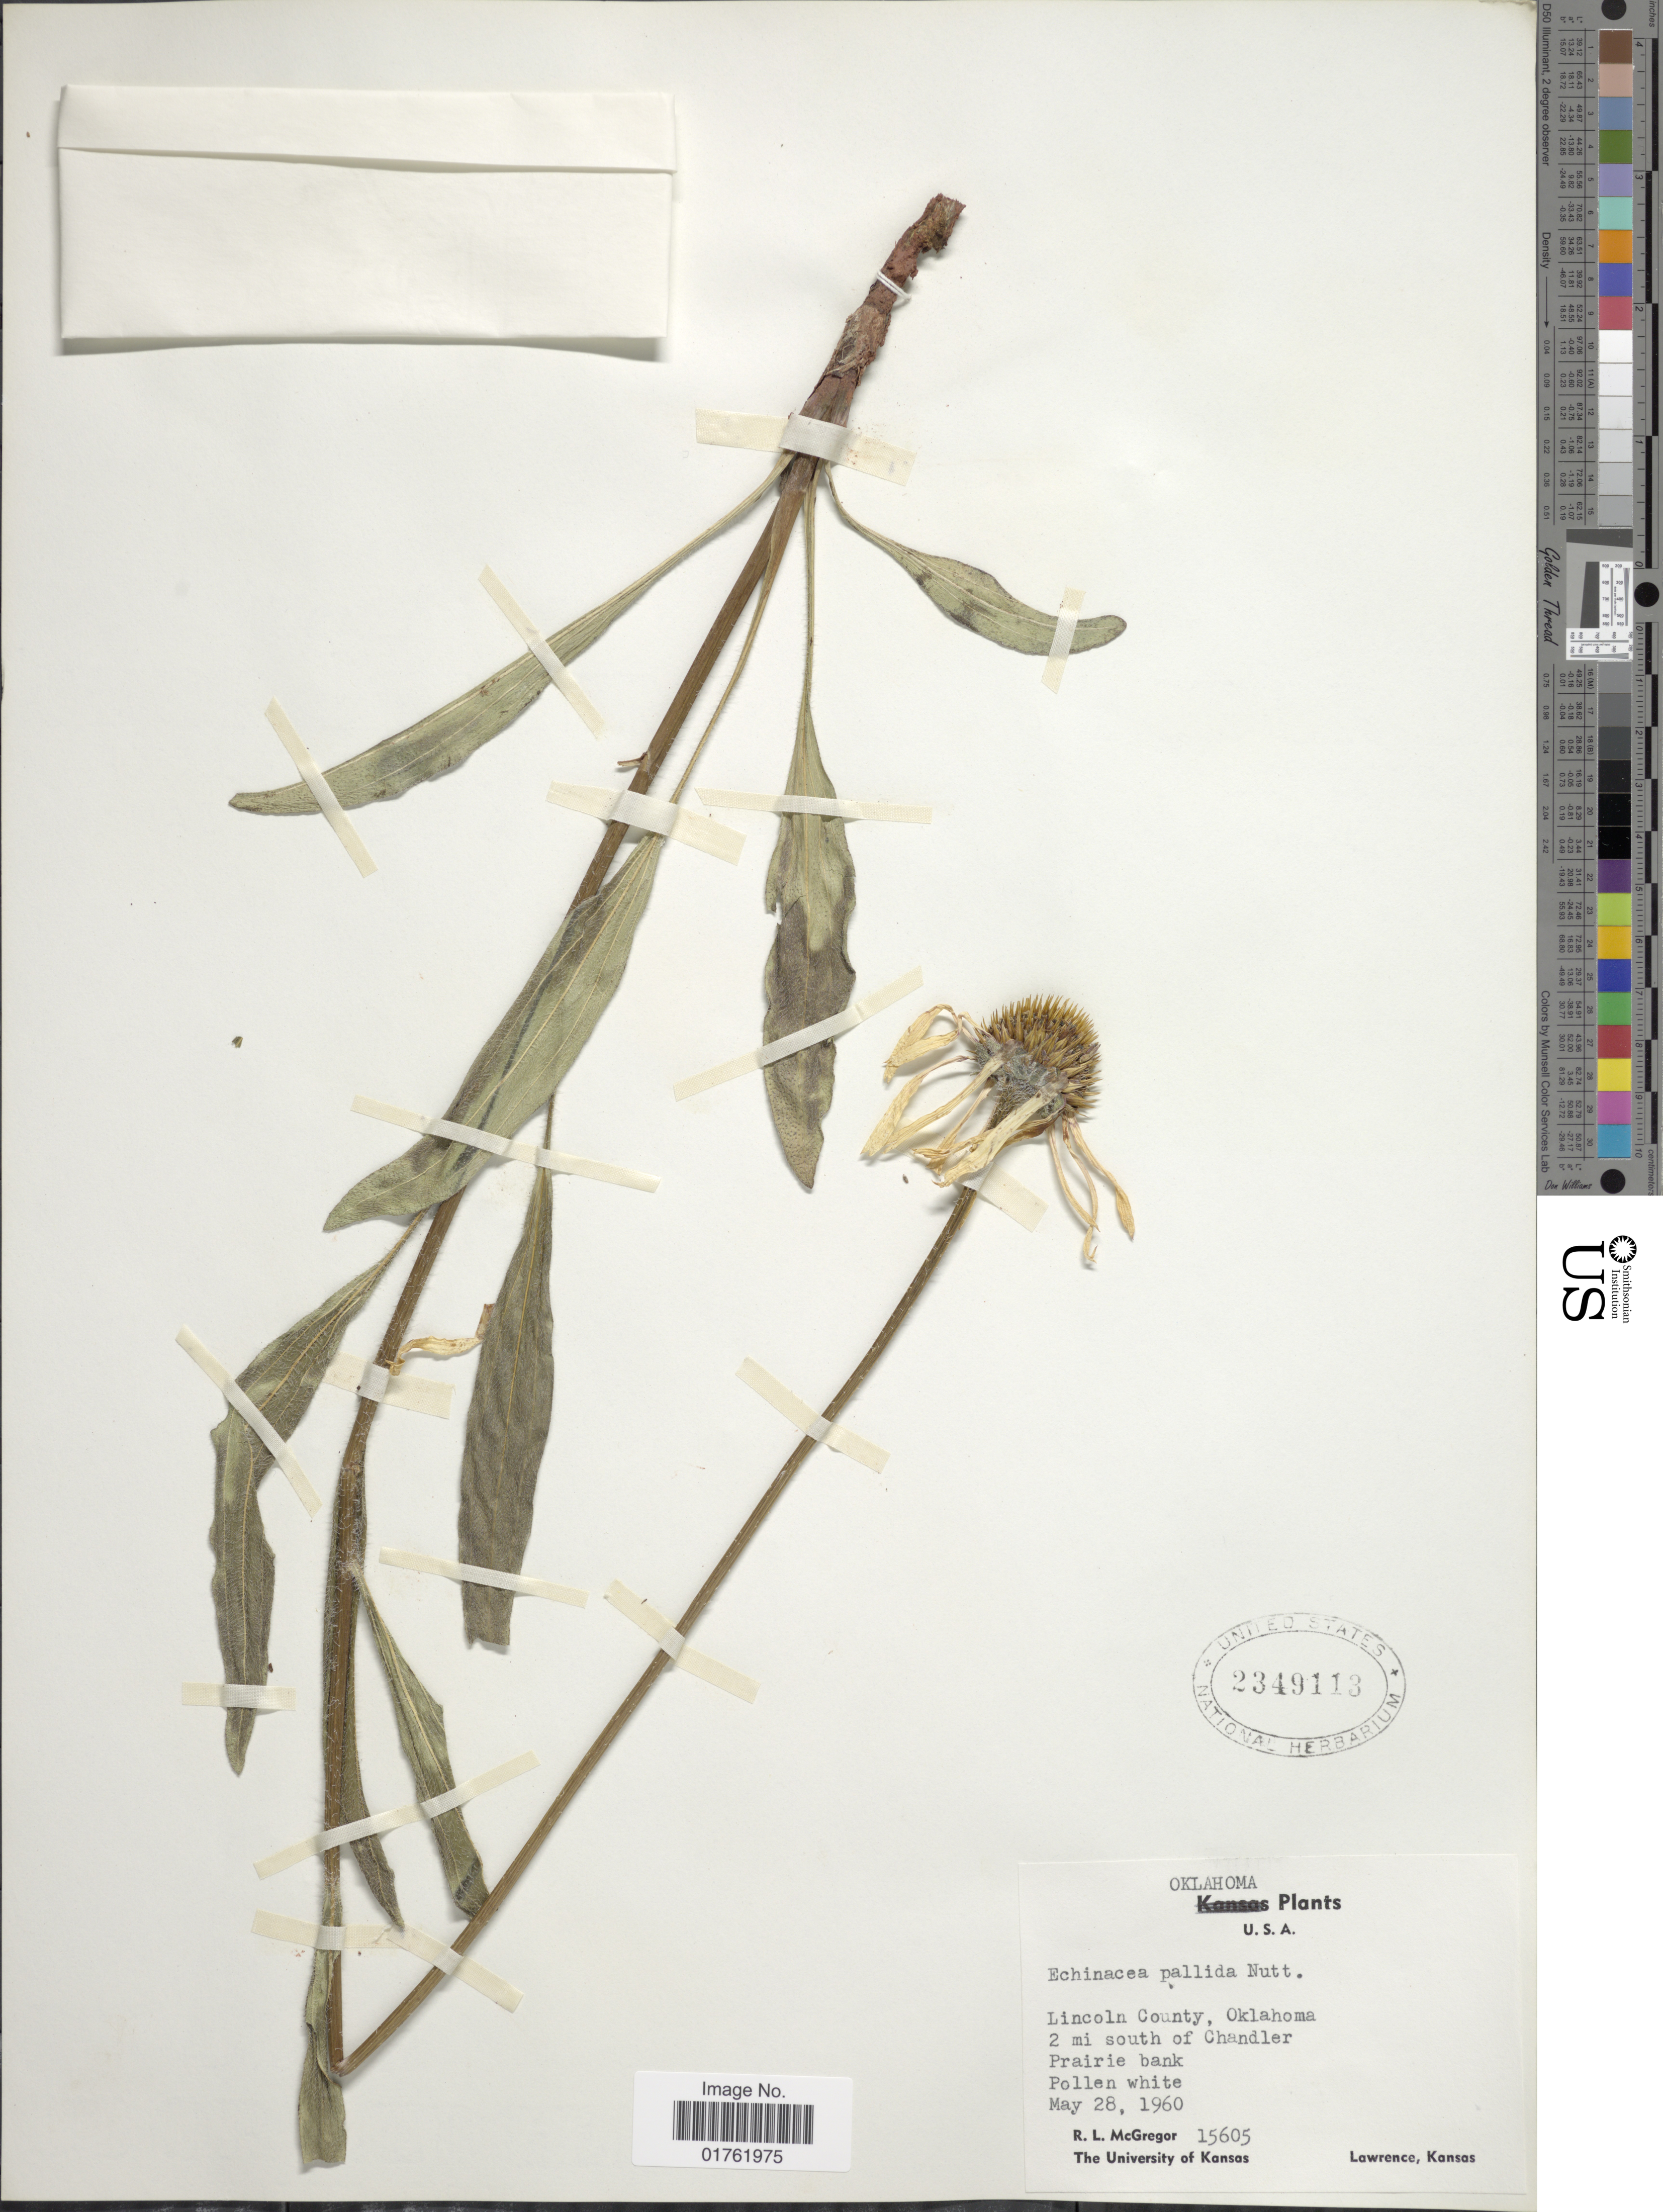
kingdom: Plantae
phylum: Tracheophyta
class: Magnoliopsida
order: Asterales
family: Asteraceae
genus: Echinacea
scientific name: Echinacea pallida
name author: (Nutt.) Nutt.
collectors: R. McGregor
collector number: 15605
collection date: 1960-05-28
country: United States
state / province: Oklahoma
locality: Lincoln County, 2 mi south of Chandler, Prairie bank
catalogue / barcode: US 2349113